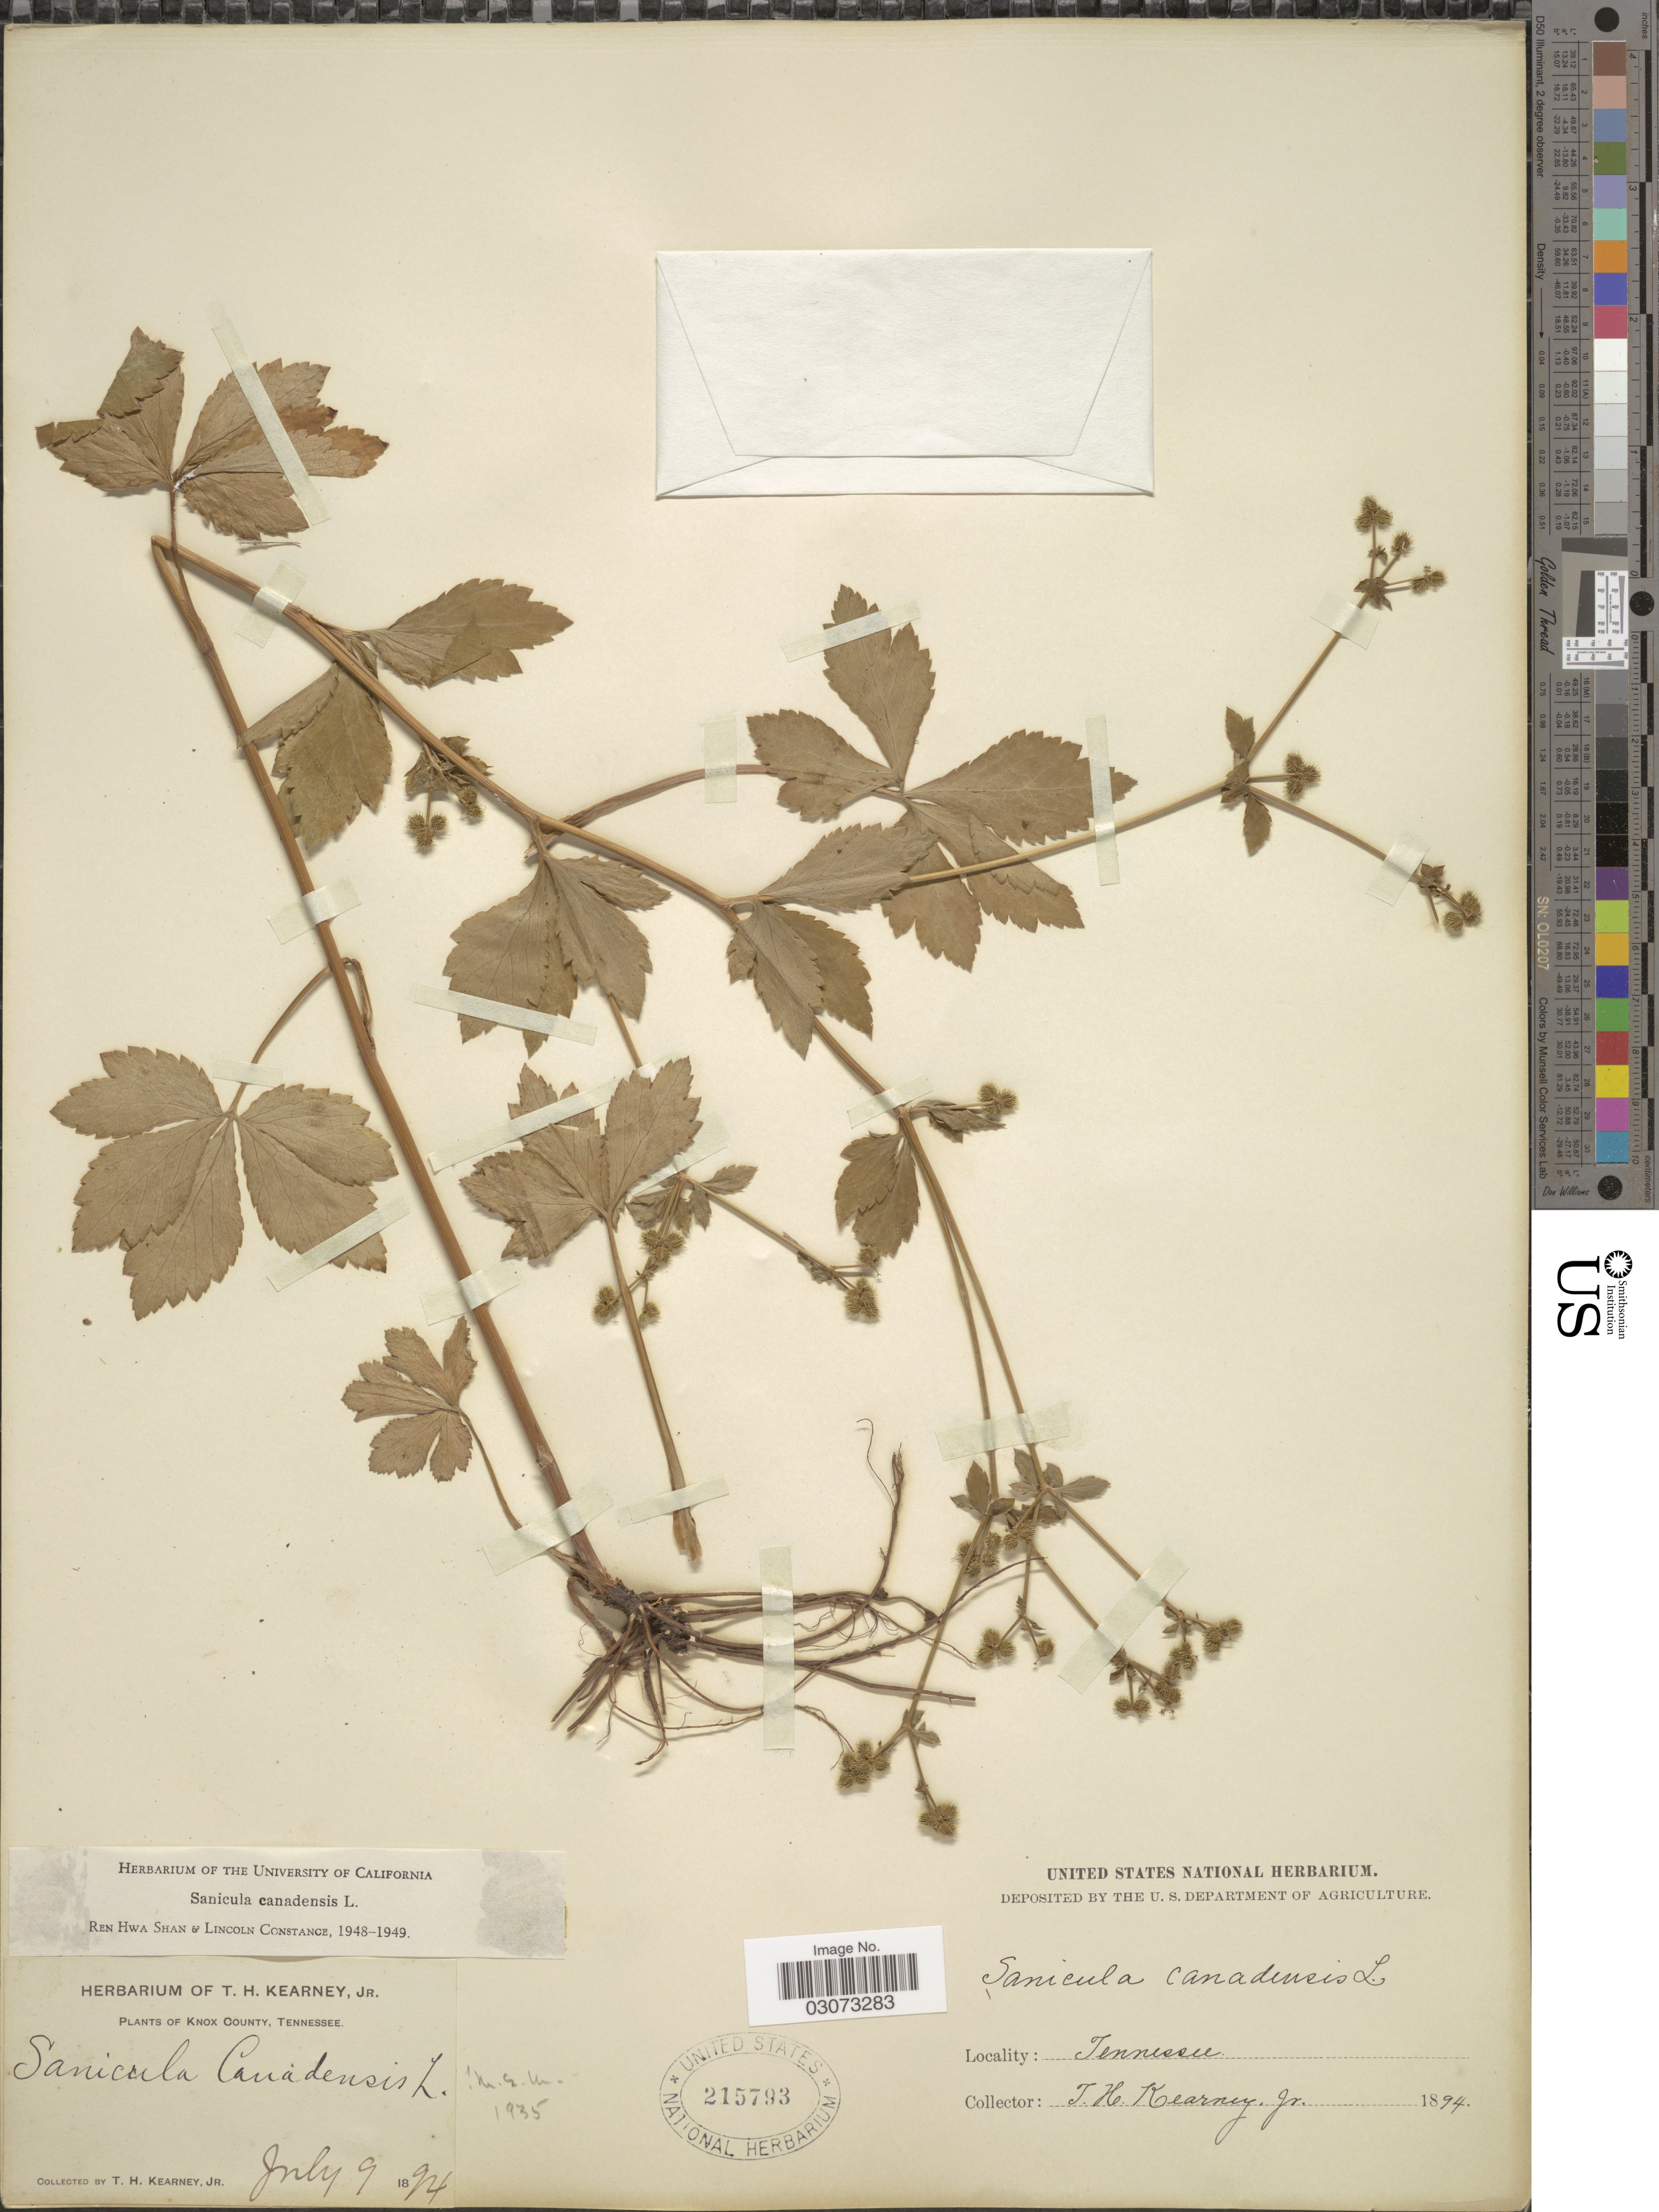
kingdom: Plantae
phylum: Tracheophyta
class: Magnoliopsida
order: Apiales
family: Apiaceae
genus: Sanicula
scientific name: Sanicula canadensis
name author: L.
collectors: T. H. Kearney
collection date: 1894-07-09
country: United States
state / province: Tennessee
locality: Knox County.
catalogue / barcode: US 215793